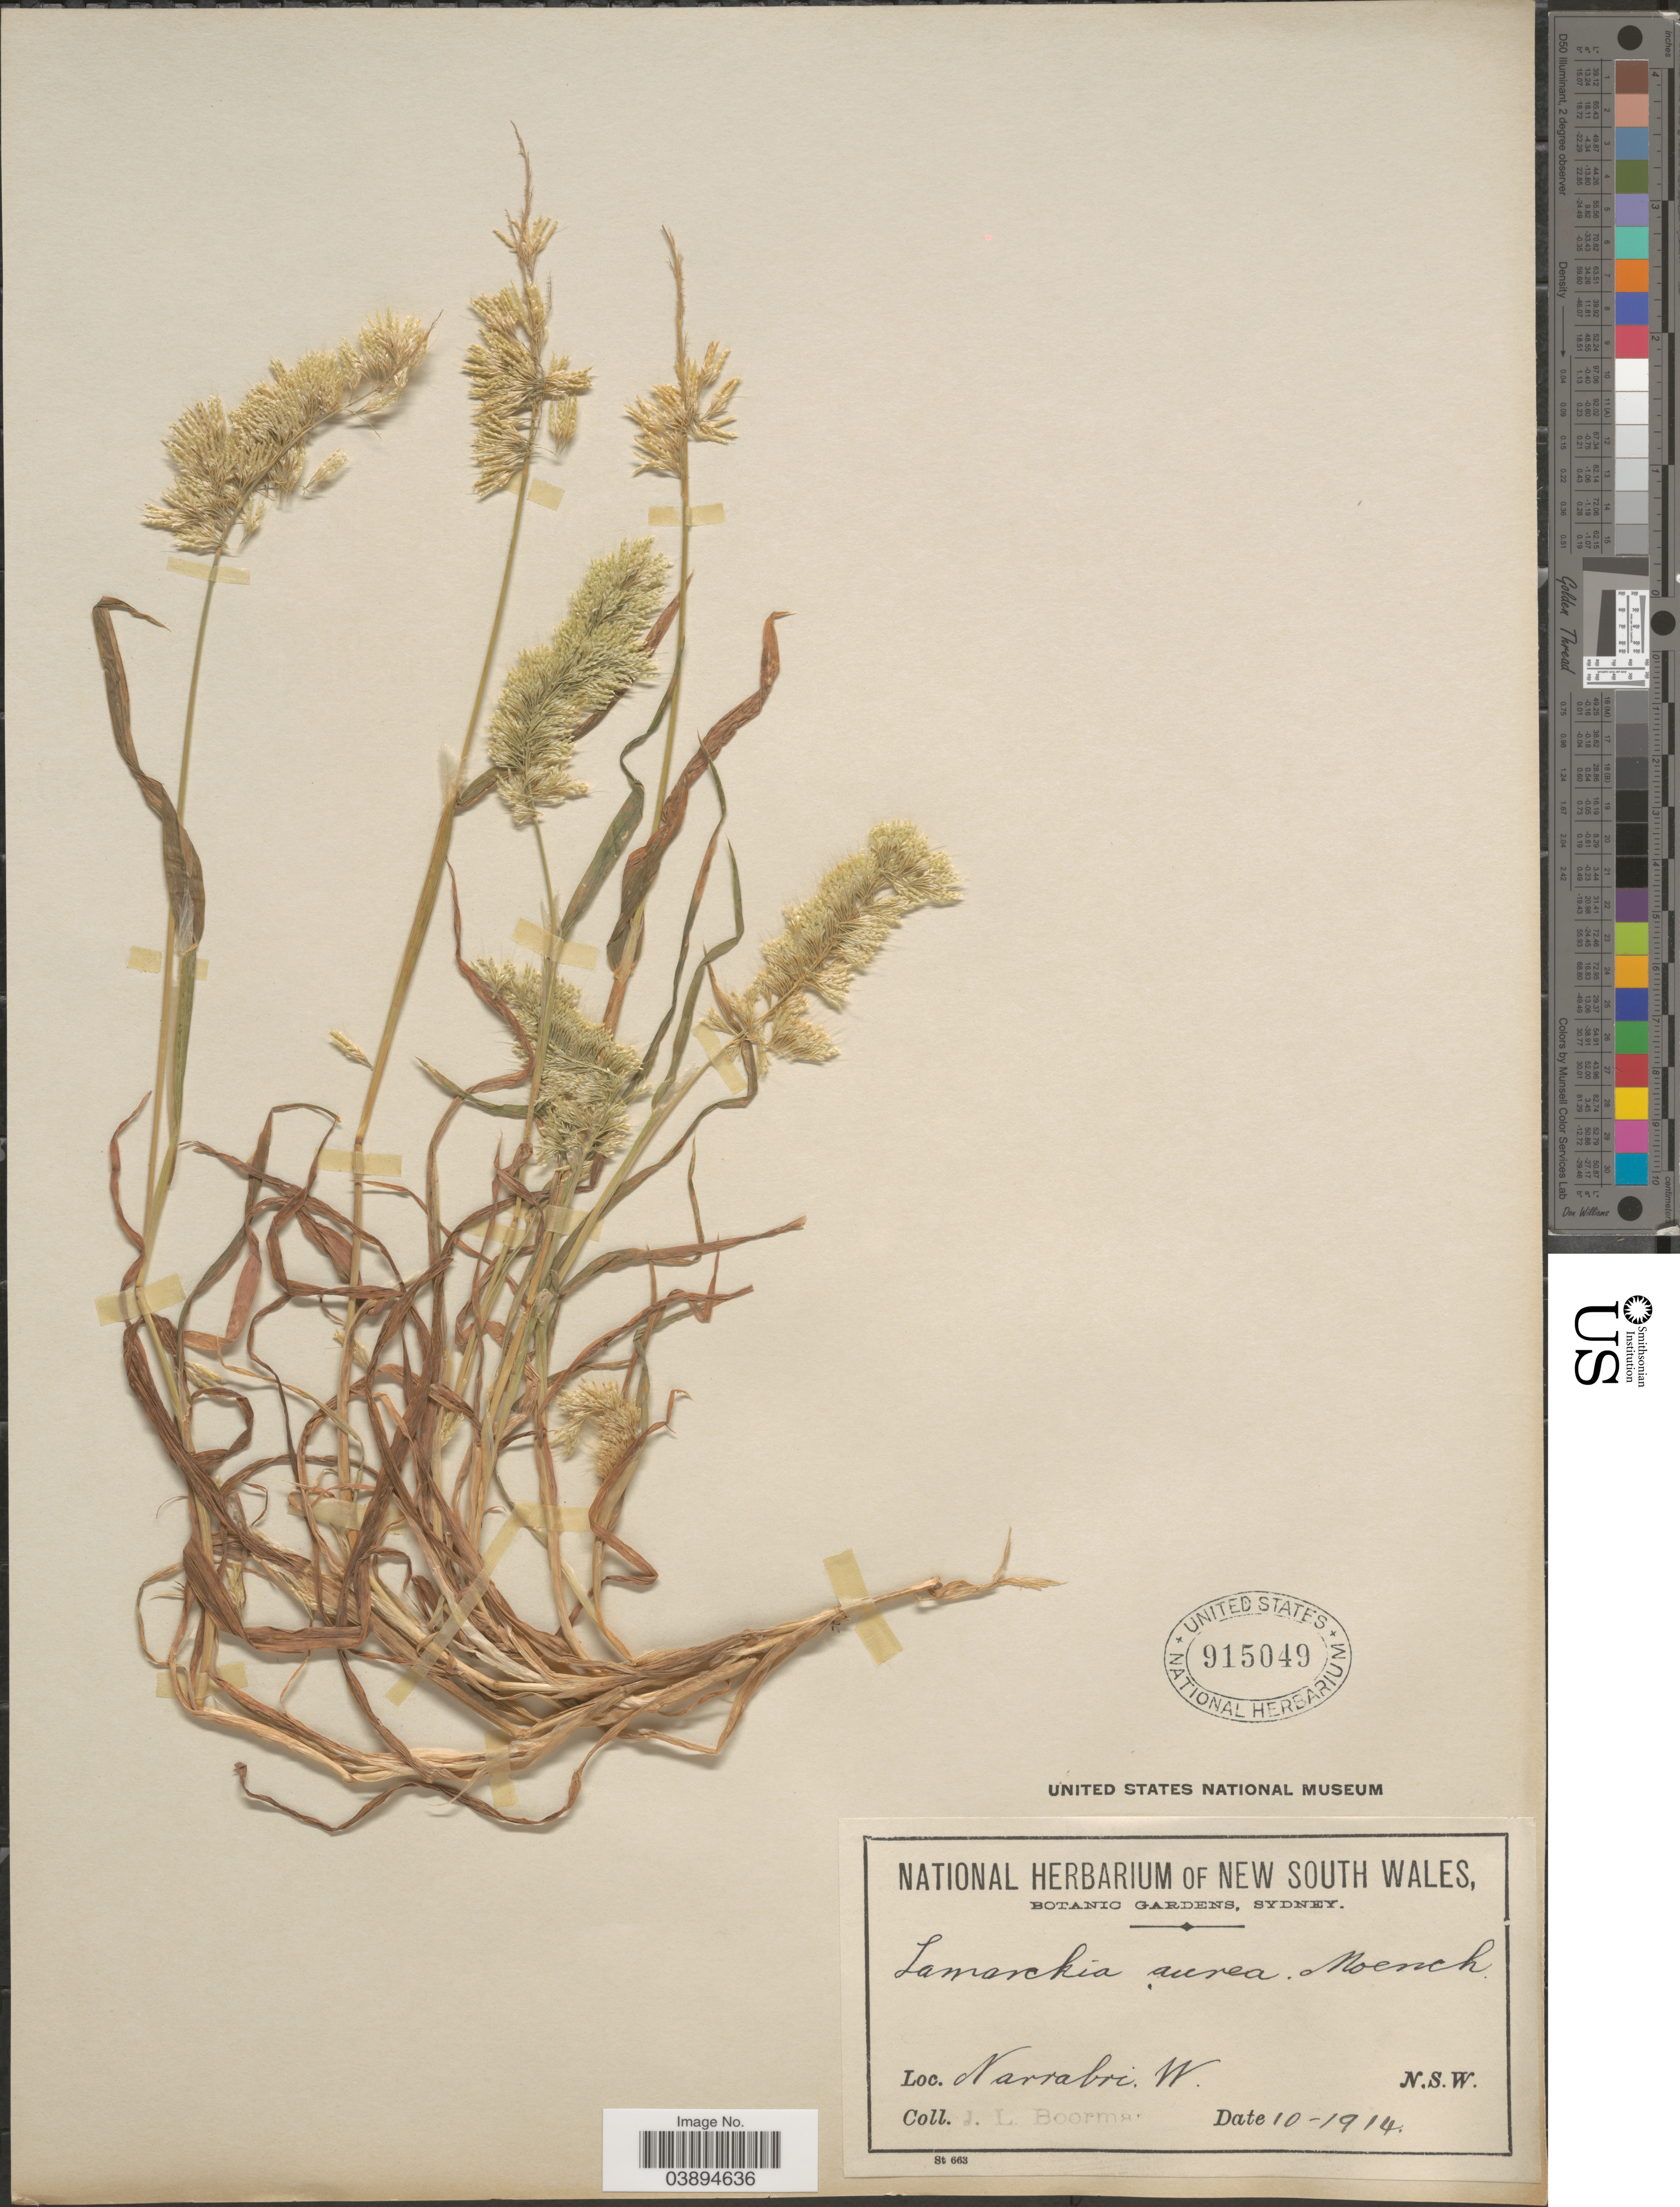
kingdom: Plantae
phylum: Tracheophyta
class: Liliopsida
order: Poales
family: Poaceae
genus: Lamarckia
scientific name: Lamarckia aurea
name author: (L.) Moench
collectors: J. Boorman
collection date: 1914-10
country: Australia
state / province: New South Wales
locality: Narrabri. W.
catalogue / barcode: US 915049